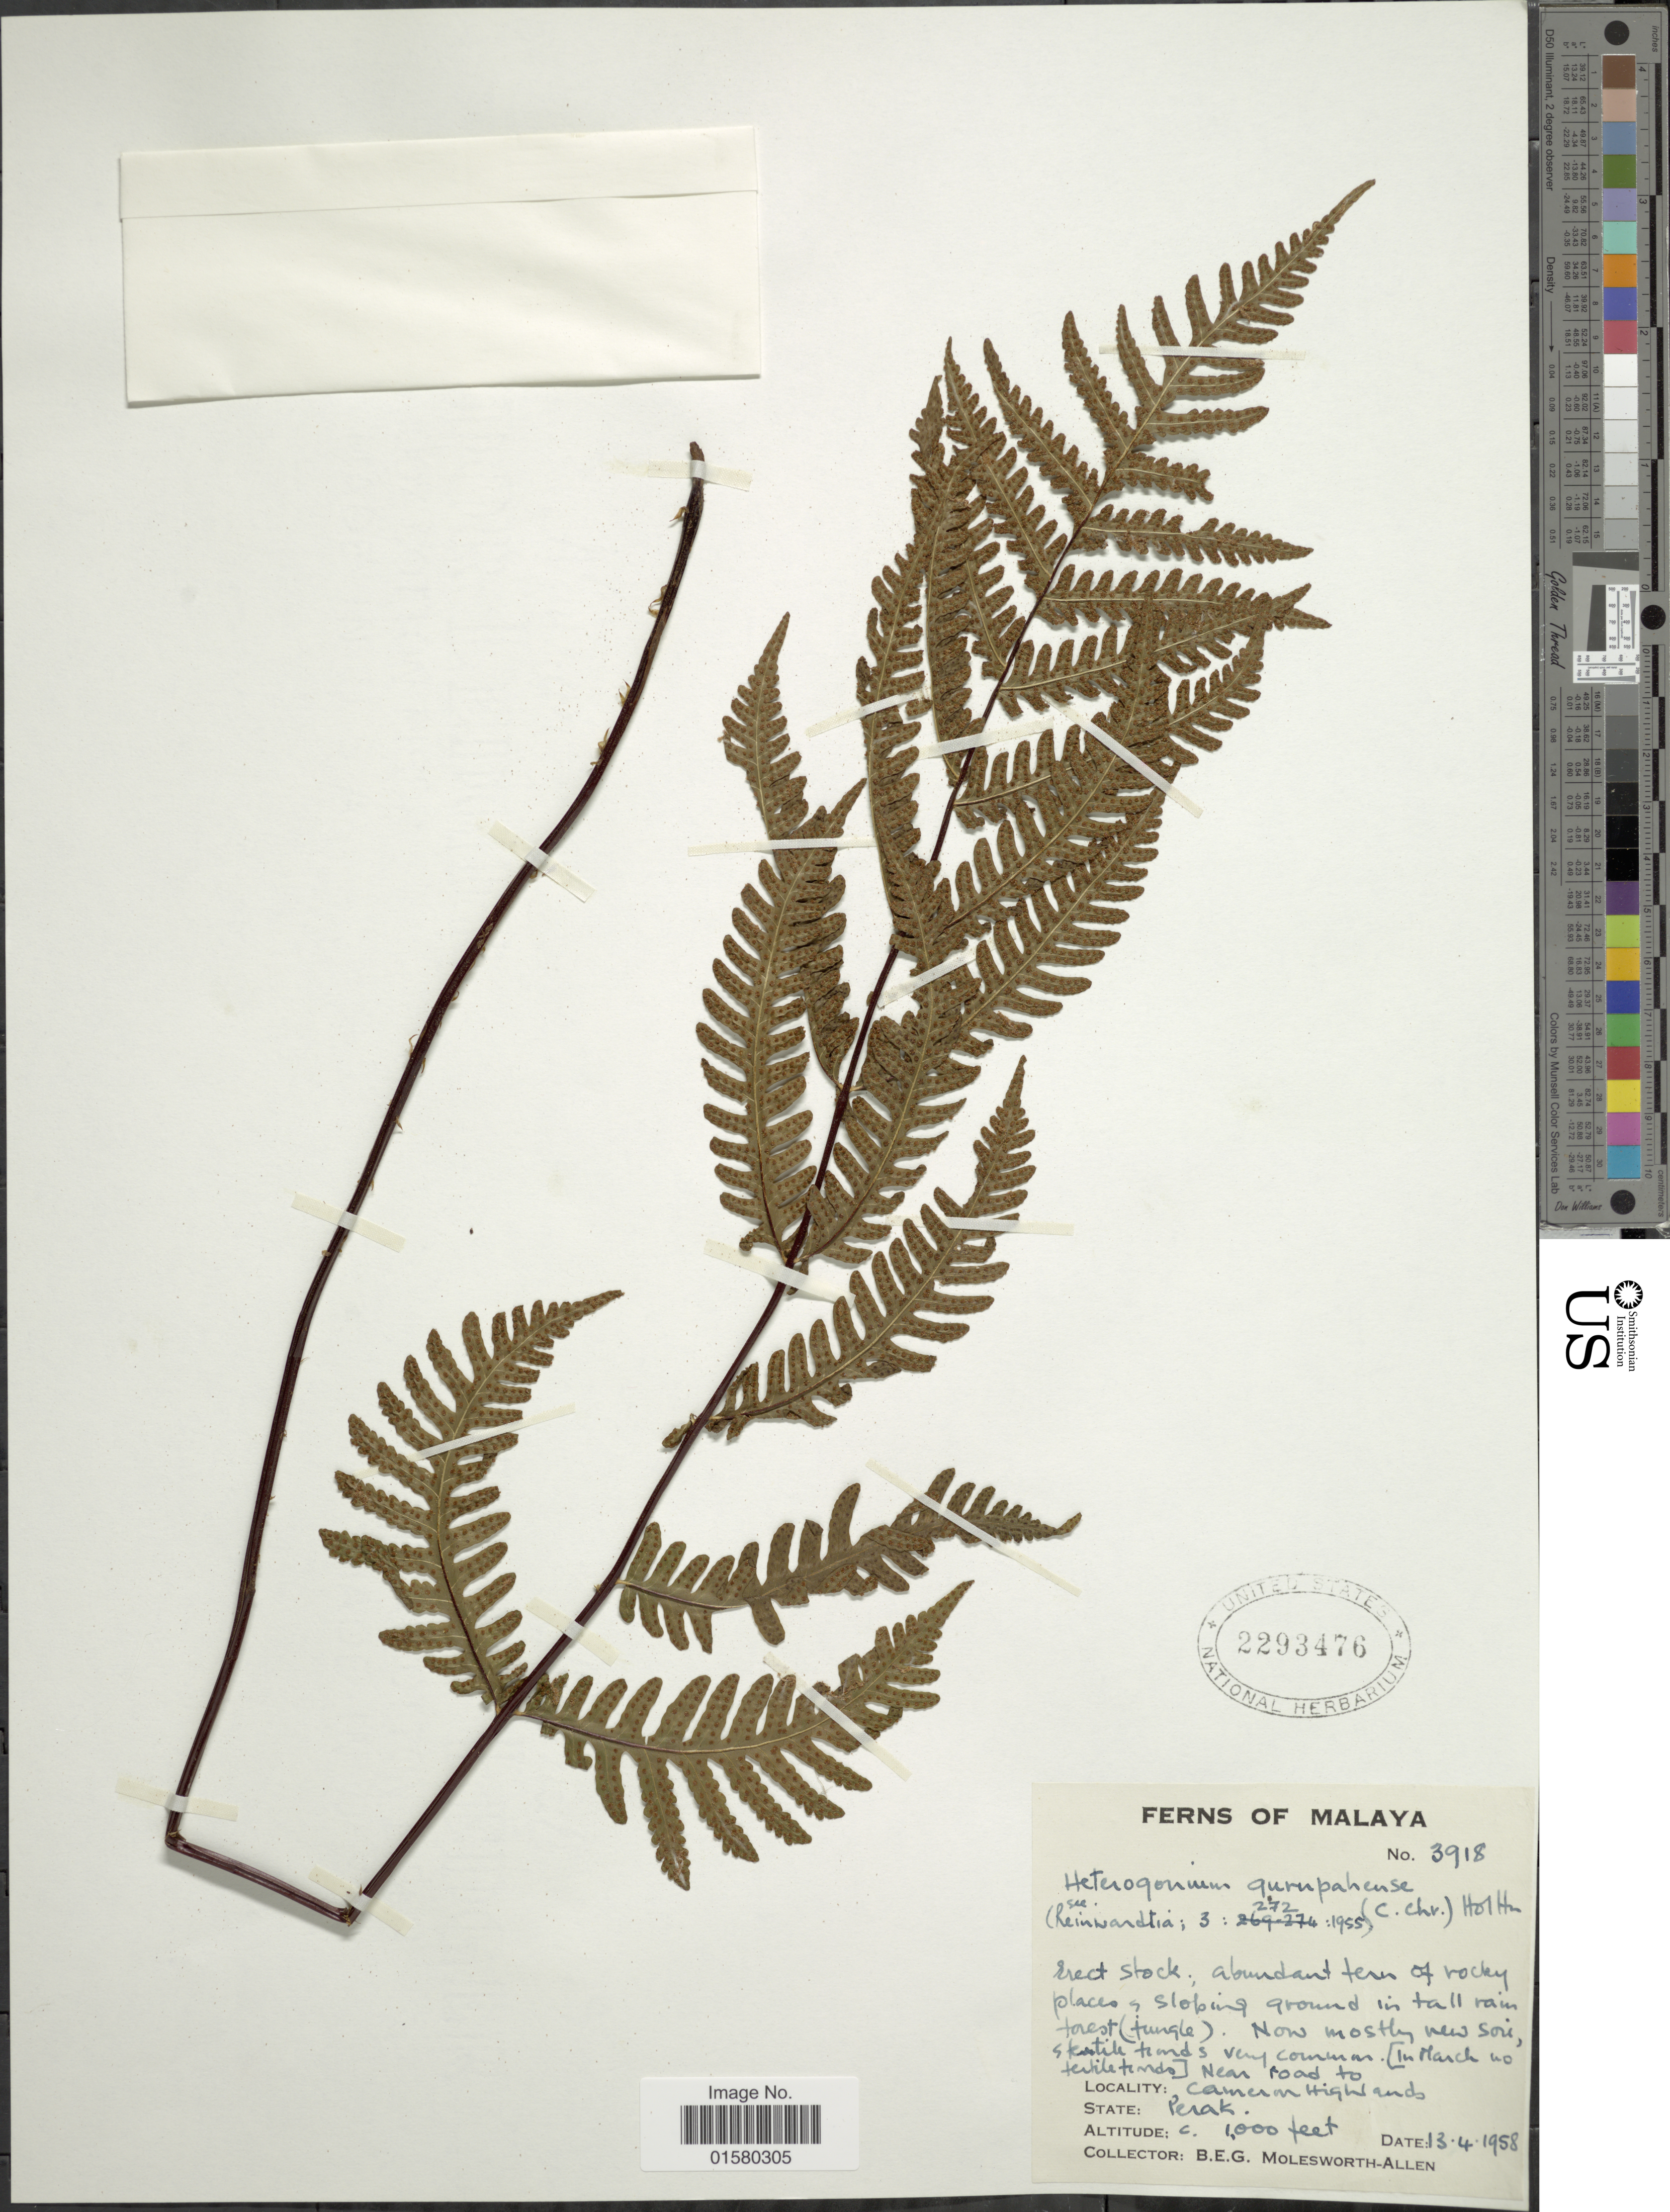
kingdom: Plantae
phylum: Tracheophyta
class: Polypodiopsida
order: Polypodiales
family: Tectariaceae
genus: Tectaria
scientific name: Tectaria gurupahensis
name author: (C. Chr. ex Kjellb. & C. Chr.)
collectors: B. E. G. Molesworth-Allen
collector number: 3918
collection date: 1958-04-13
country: Malaysia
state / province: Perak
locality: Malaya, near road to Cameron Highlands, State Perak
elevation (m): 305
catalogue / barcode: US 2293476